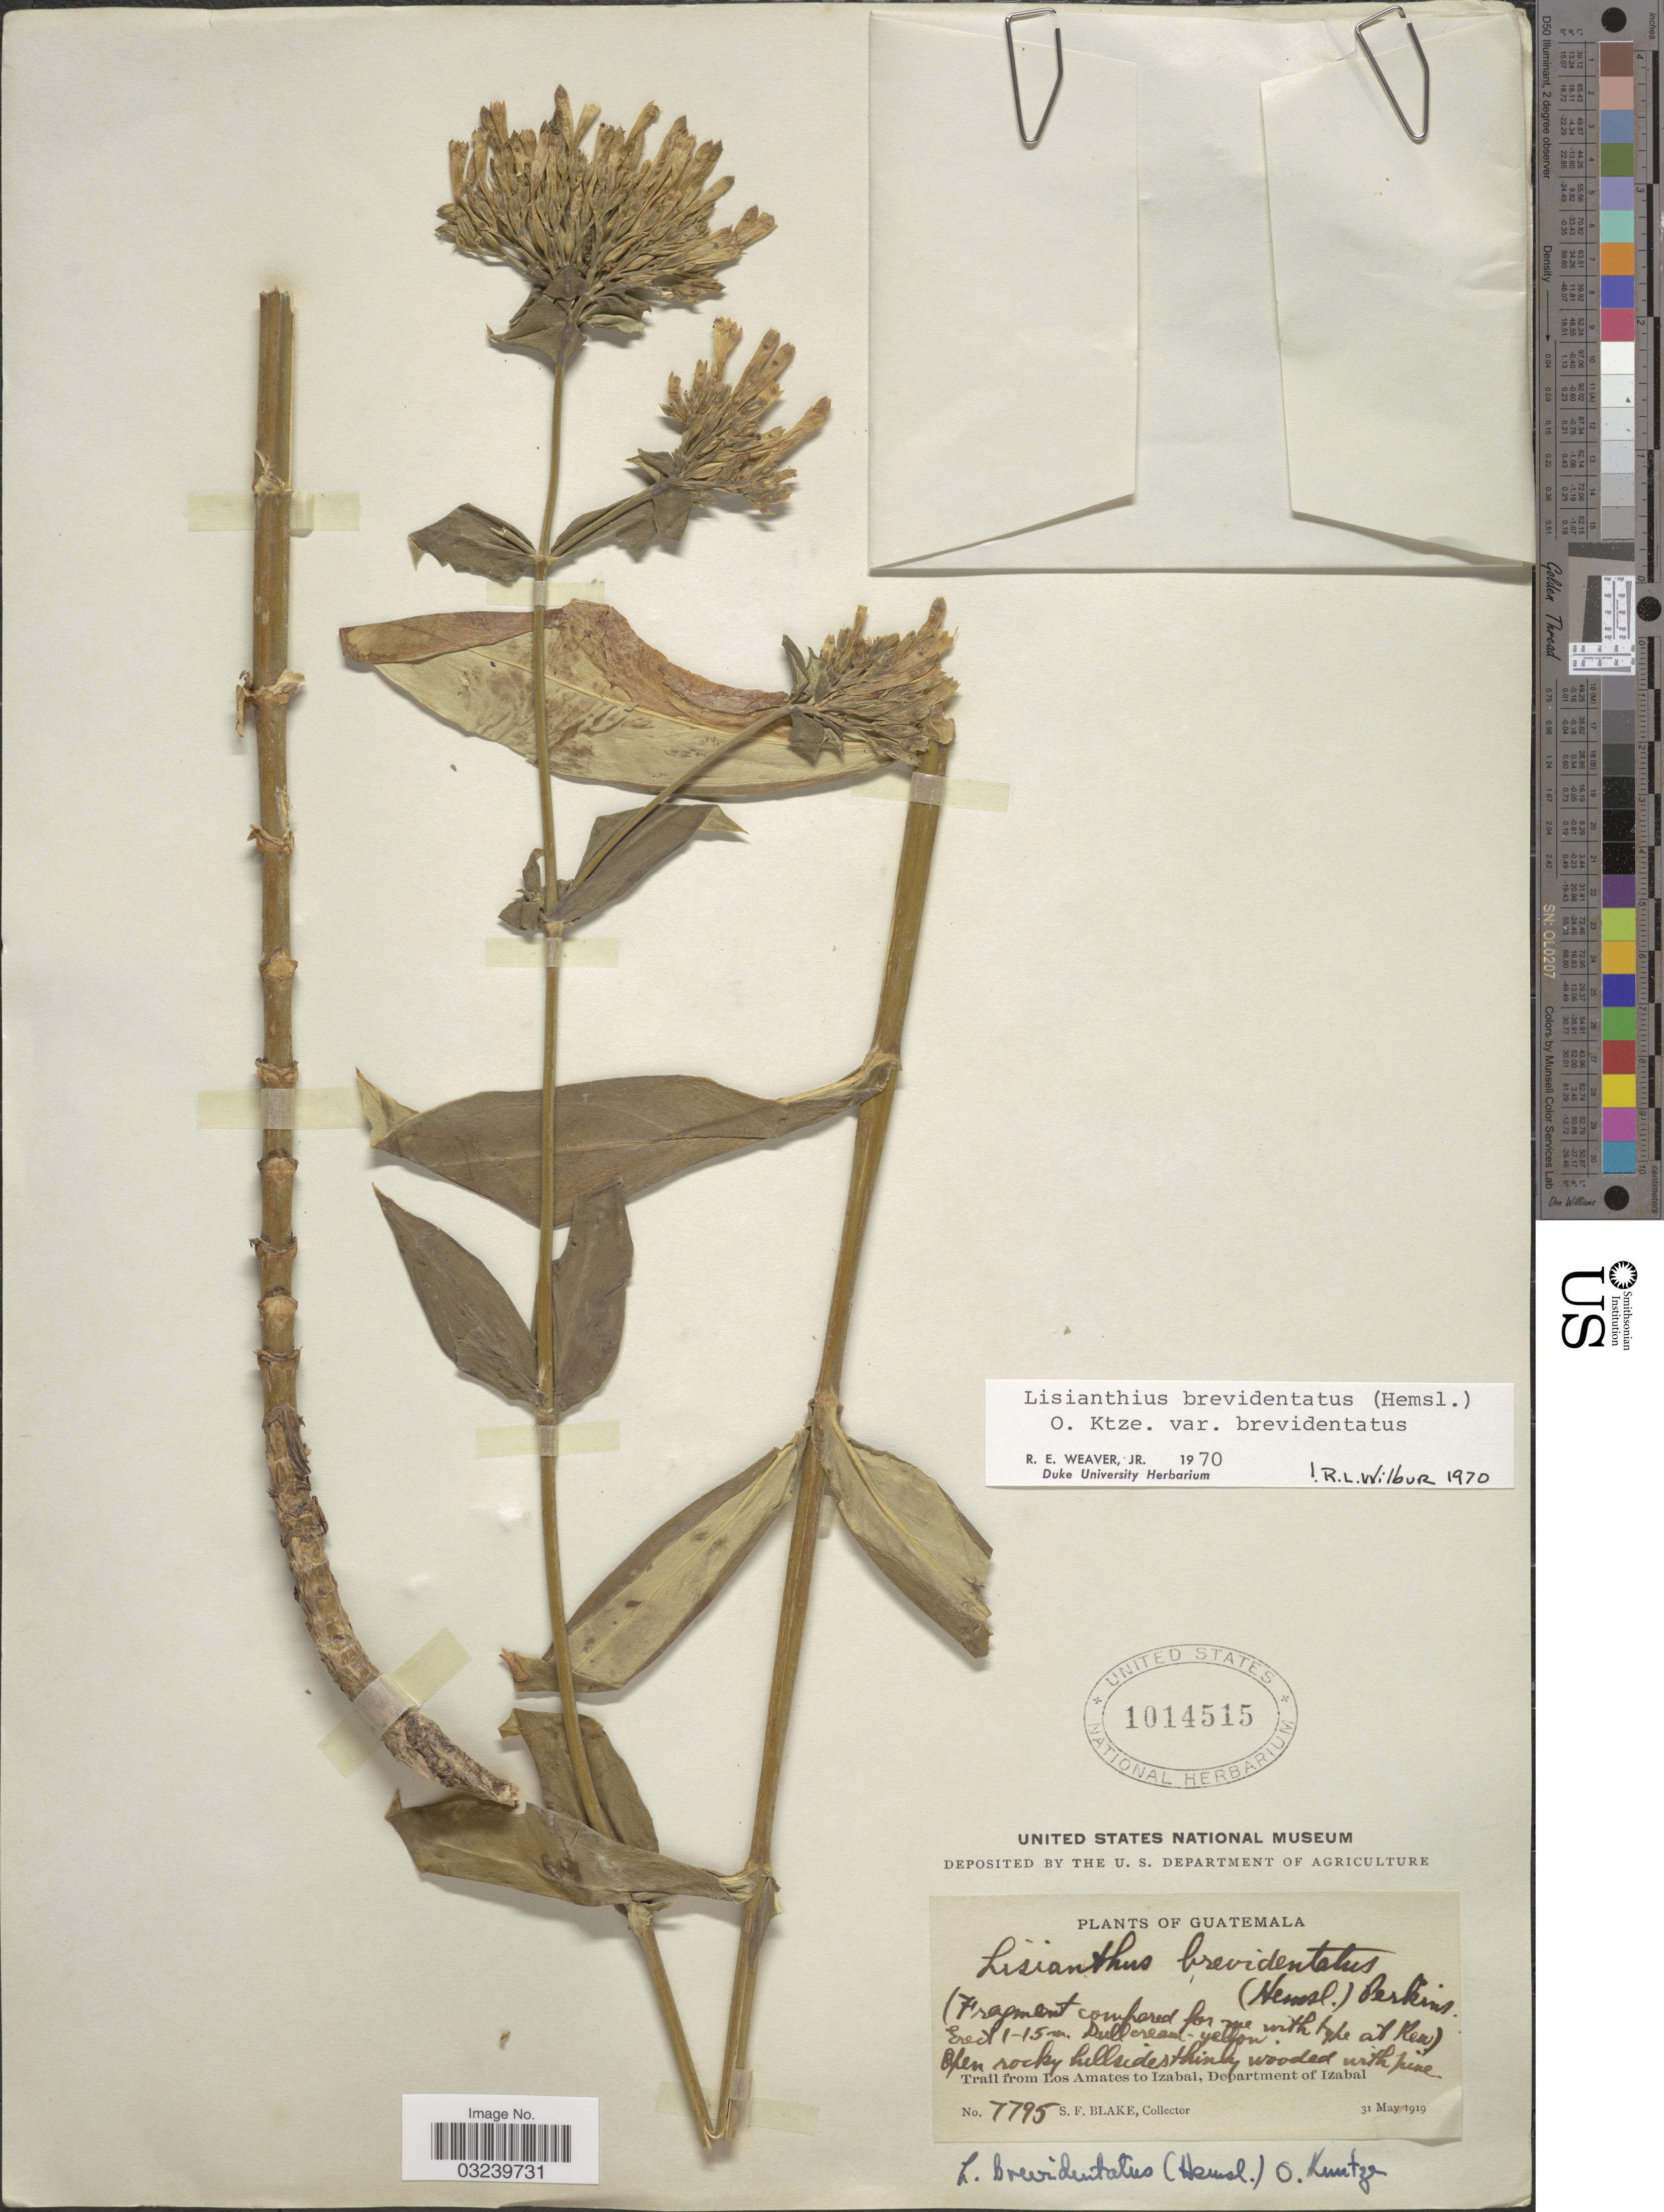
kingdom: Plantae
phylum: Tracheophyta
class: Magnoliopsida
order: Gentianales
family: Gentianaceae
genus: Lisianthius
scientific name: Lisianthius brevidentatus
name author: (Hemsl.) Kuntze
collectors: S. Blake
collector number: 7795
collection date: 1919-05-31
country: Guatemala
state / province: Izabal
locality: Trail from Los Amatos to Izabal, Department of Izabal.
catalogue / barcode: US 1014515